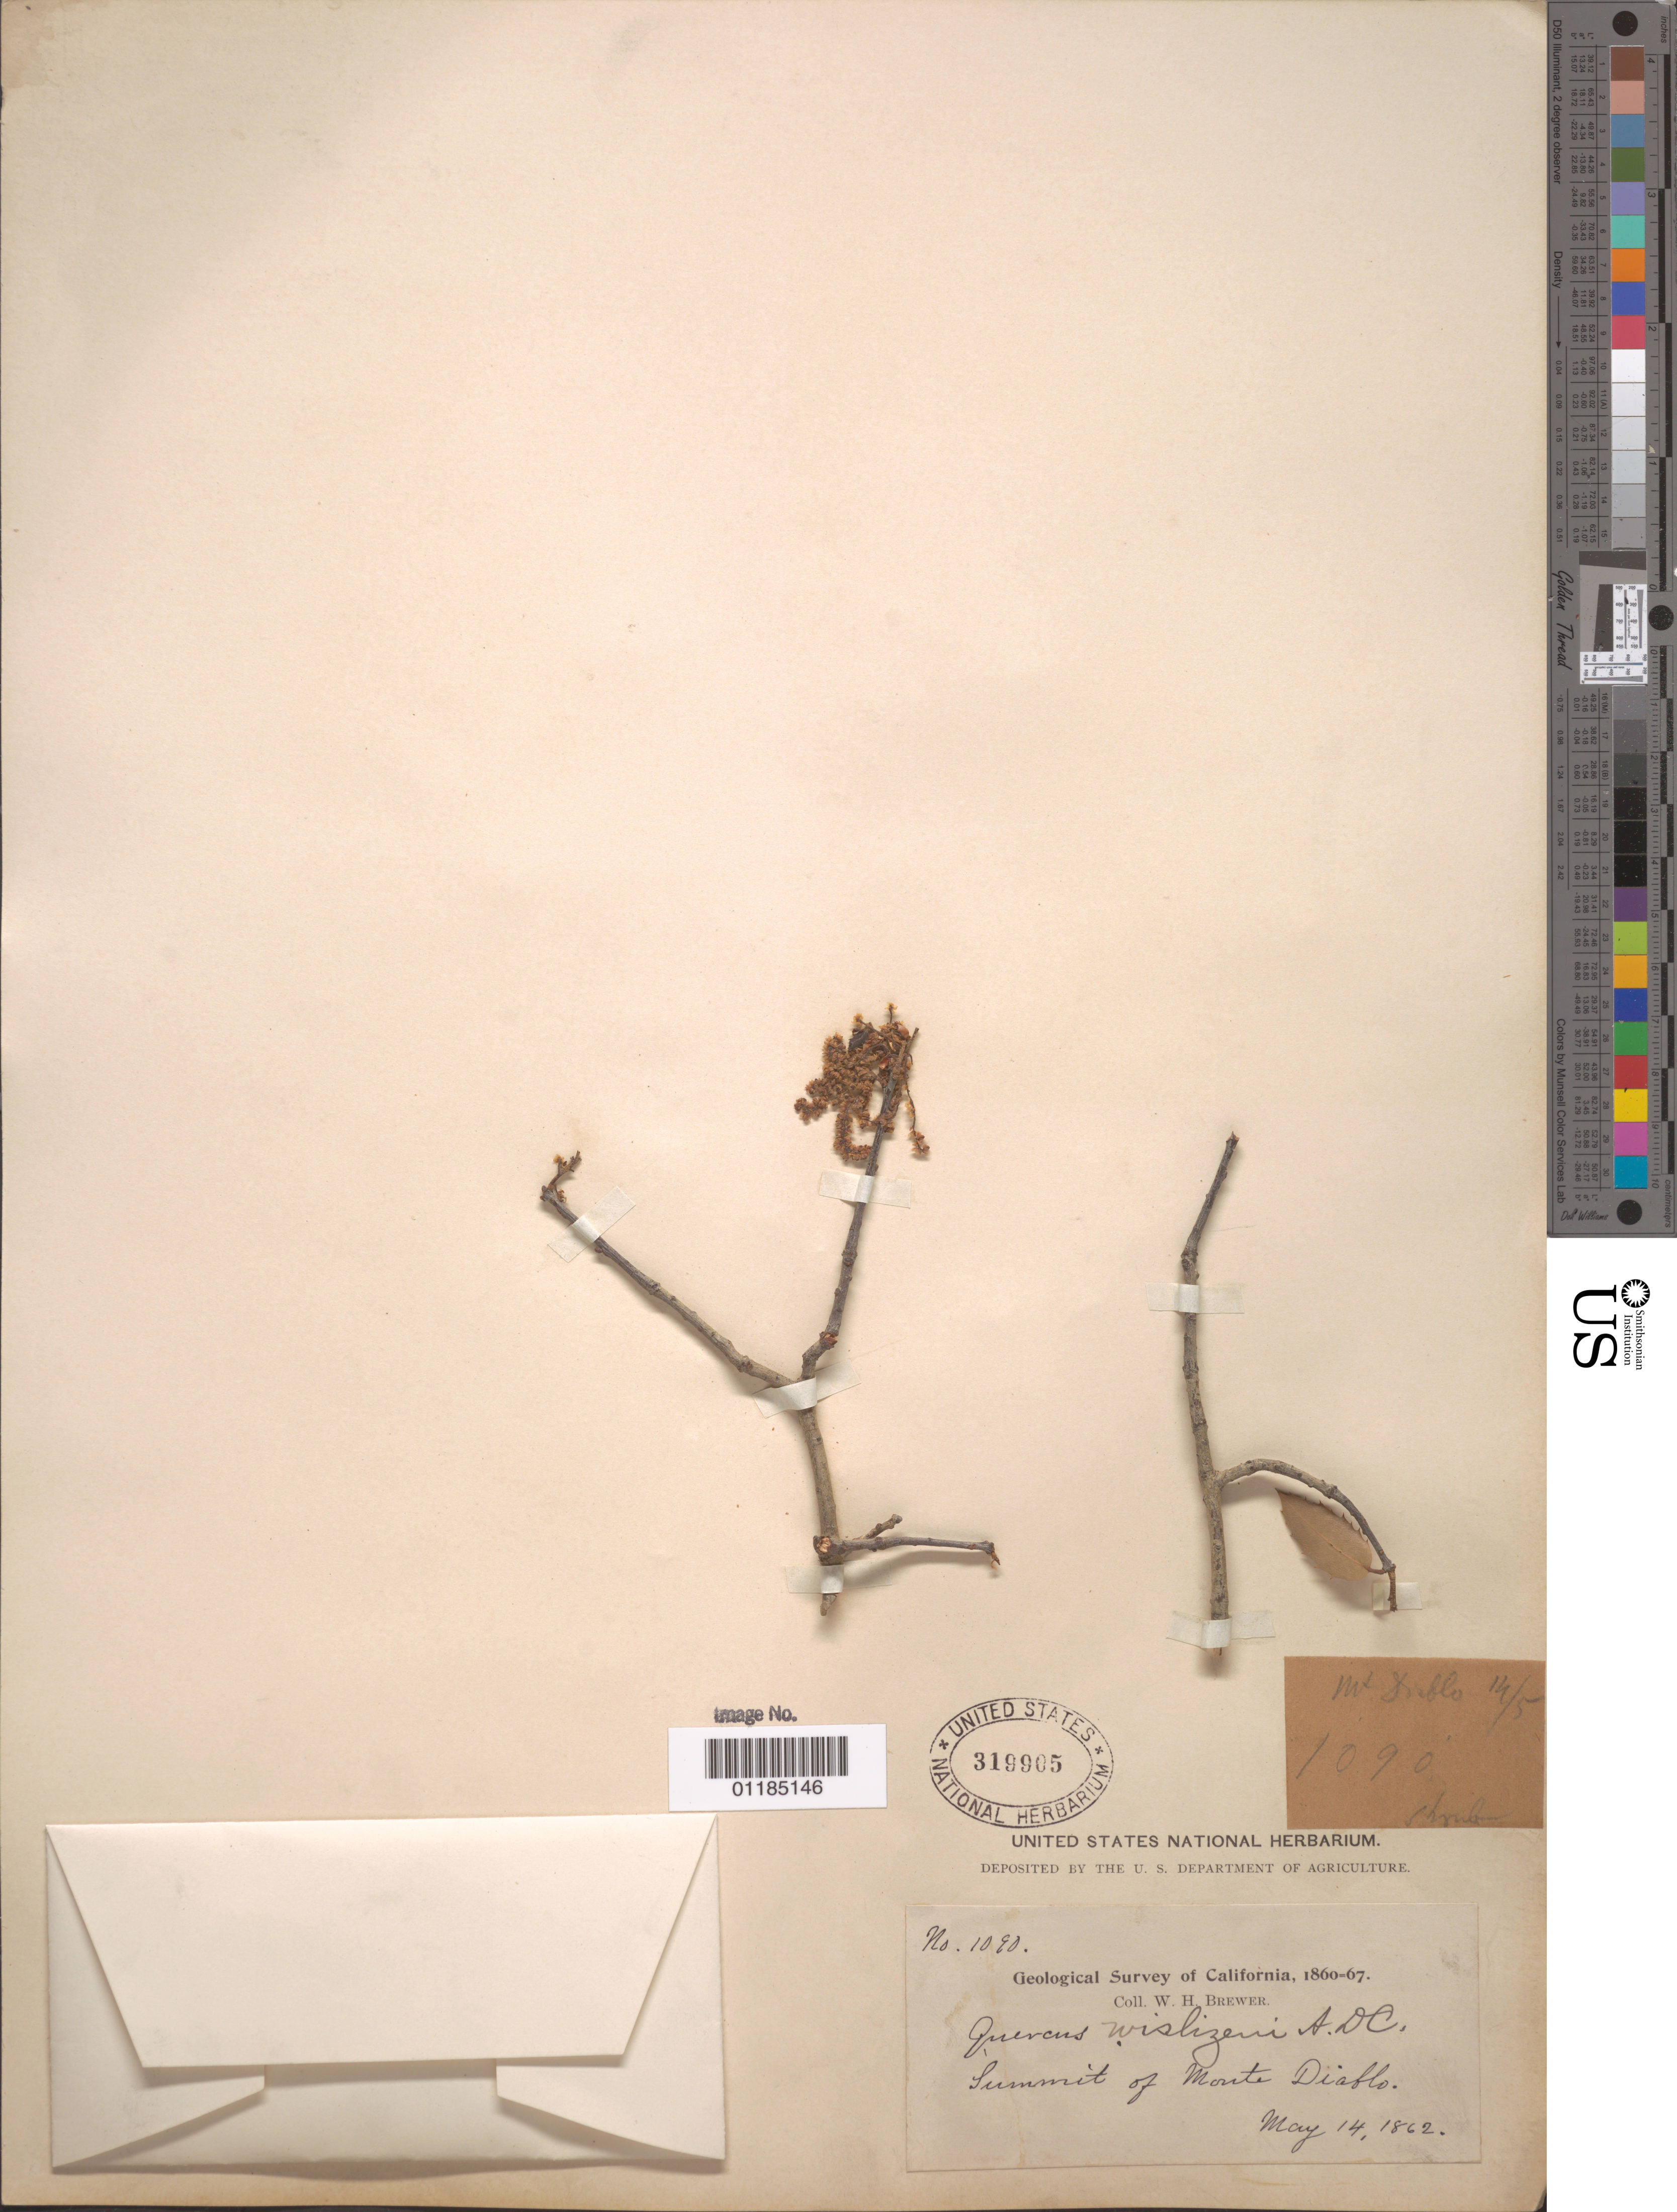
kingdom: Plantae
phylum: Tracheophyta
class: Magnoliopsida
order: Fagales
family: Fagaceae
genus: Quercus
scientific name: Quercus wislizeni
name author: A. DC.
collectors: W. H. Brewer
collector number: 1090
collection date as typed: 14 May 1862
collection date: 1862-05-14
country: United States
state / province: California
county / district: Contra Costa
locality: Summit of Monte Diablo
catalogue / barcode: US 319905